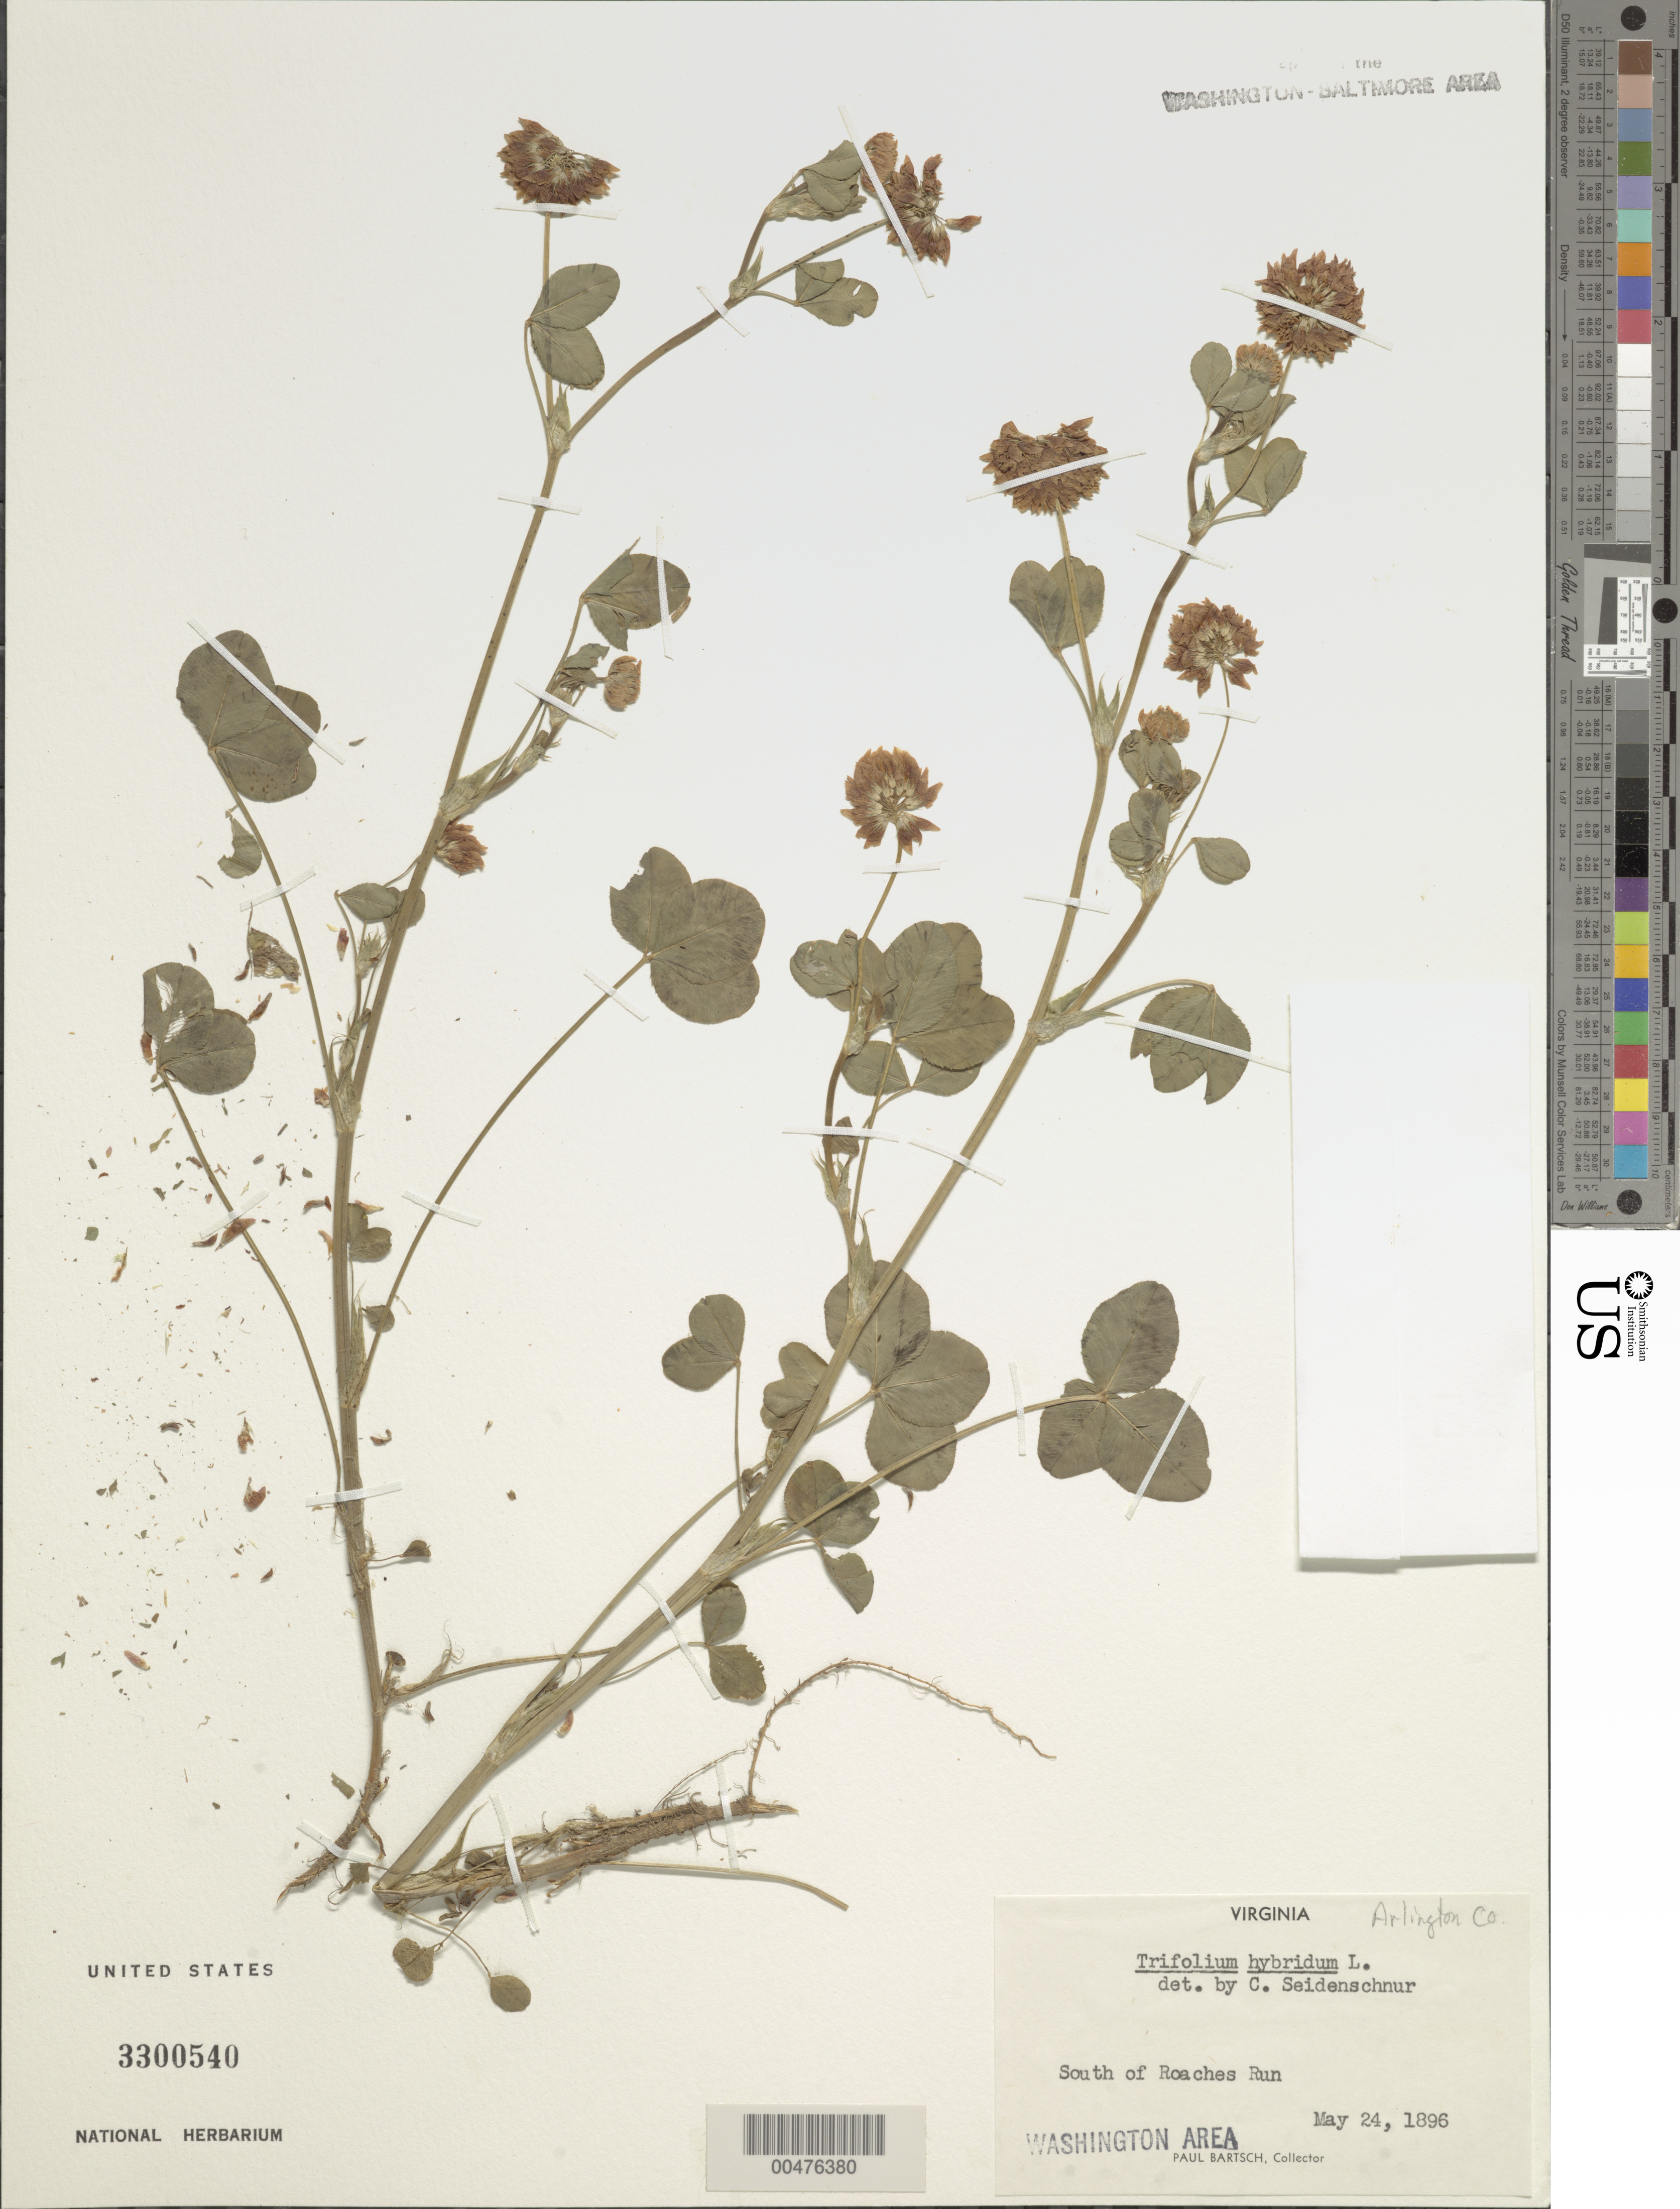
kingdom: Plantae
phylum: Tracheophyta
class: Magnoliopsida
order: Fabales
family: Fabaceae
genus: Trifolium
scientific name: Trifolium hybridum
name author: L.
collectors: P. Bartsch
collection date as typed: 24 May 1896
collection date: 1896-05-24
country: United States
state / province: Virginia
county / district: Arlington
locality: S of Roaches Run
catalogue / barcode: US 3300540